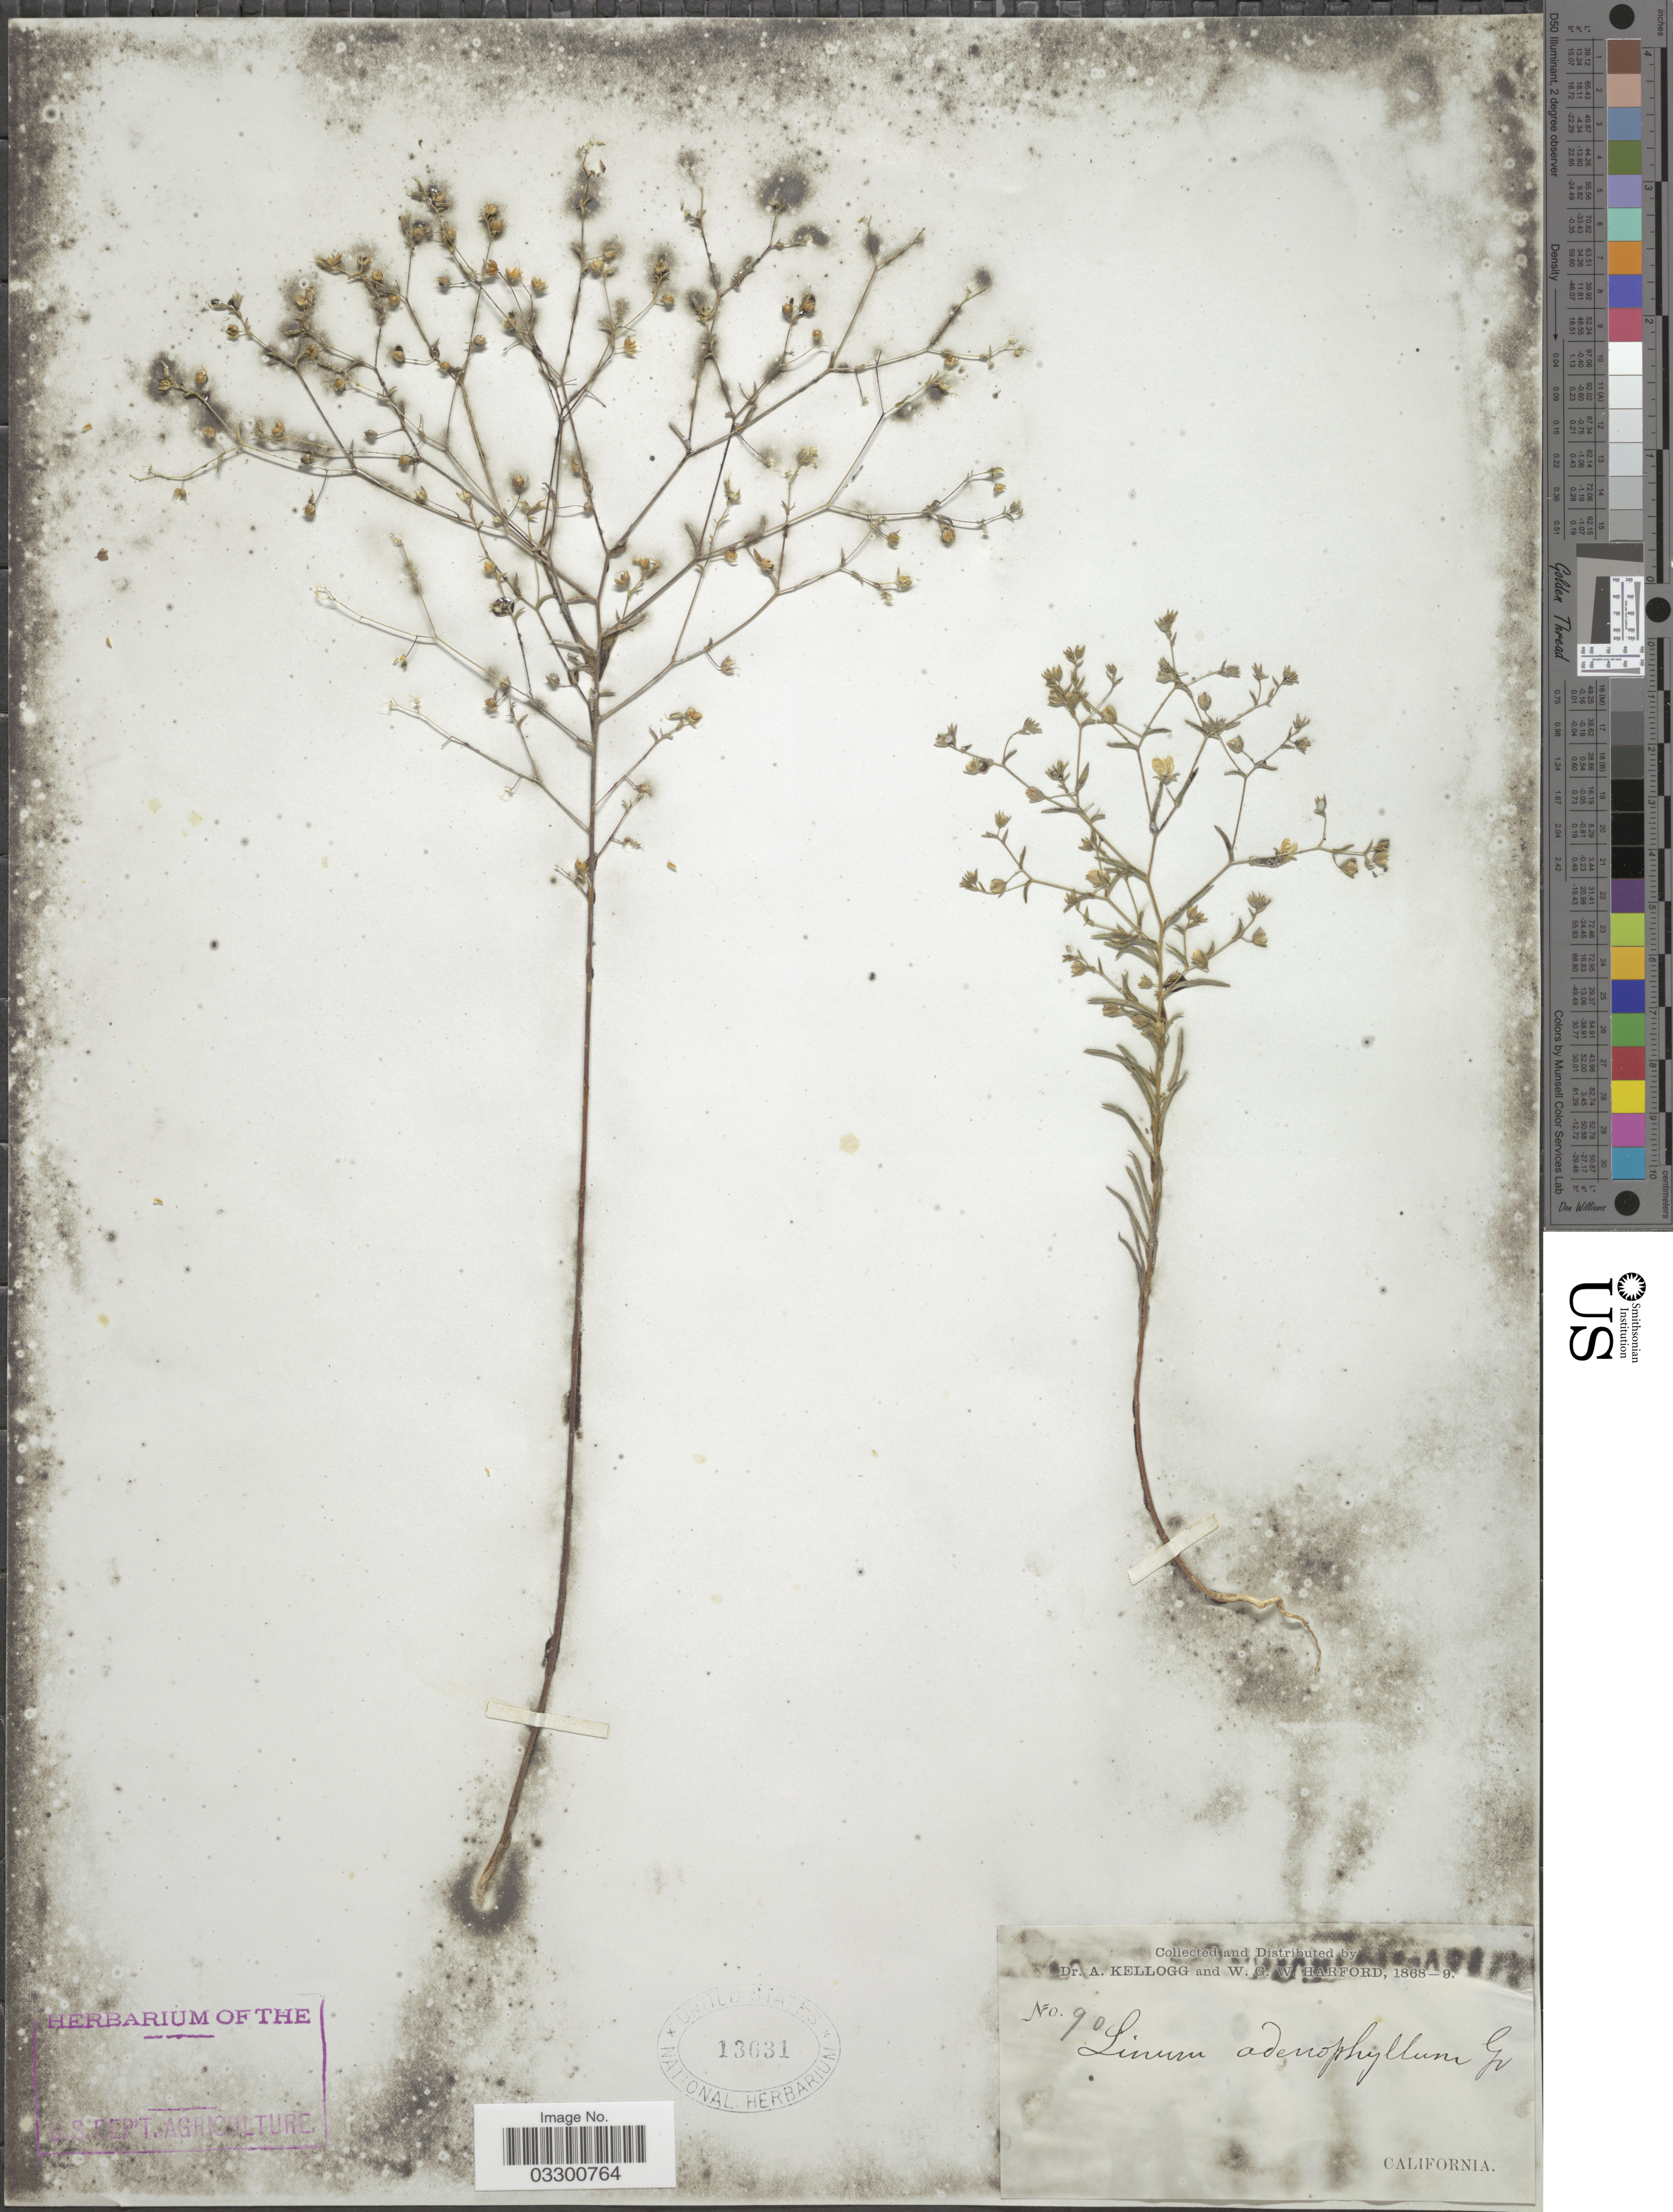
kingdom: Plantae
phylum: Tracheophyta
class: Magnoliopsida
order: Malpighiales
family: Linaceae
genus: Hesperolinon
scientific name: Hesperolinon adenophyllum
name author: (A. Gray) Small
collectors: A. Kellogg & W. G. W. Harford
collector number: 90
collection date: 1868/1869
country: United States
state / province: California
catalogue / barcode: US 13631